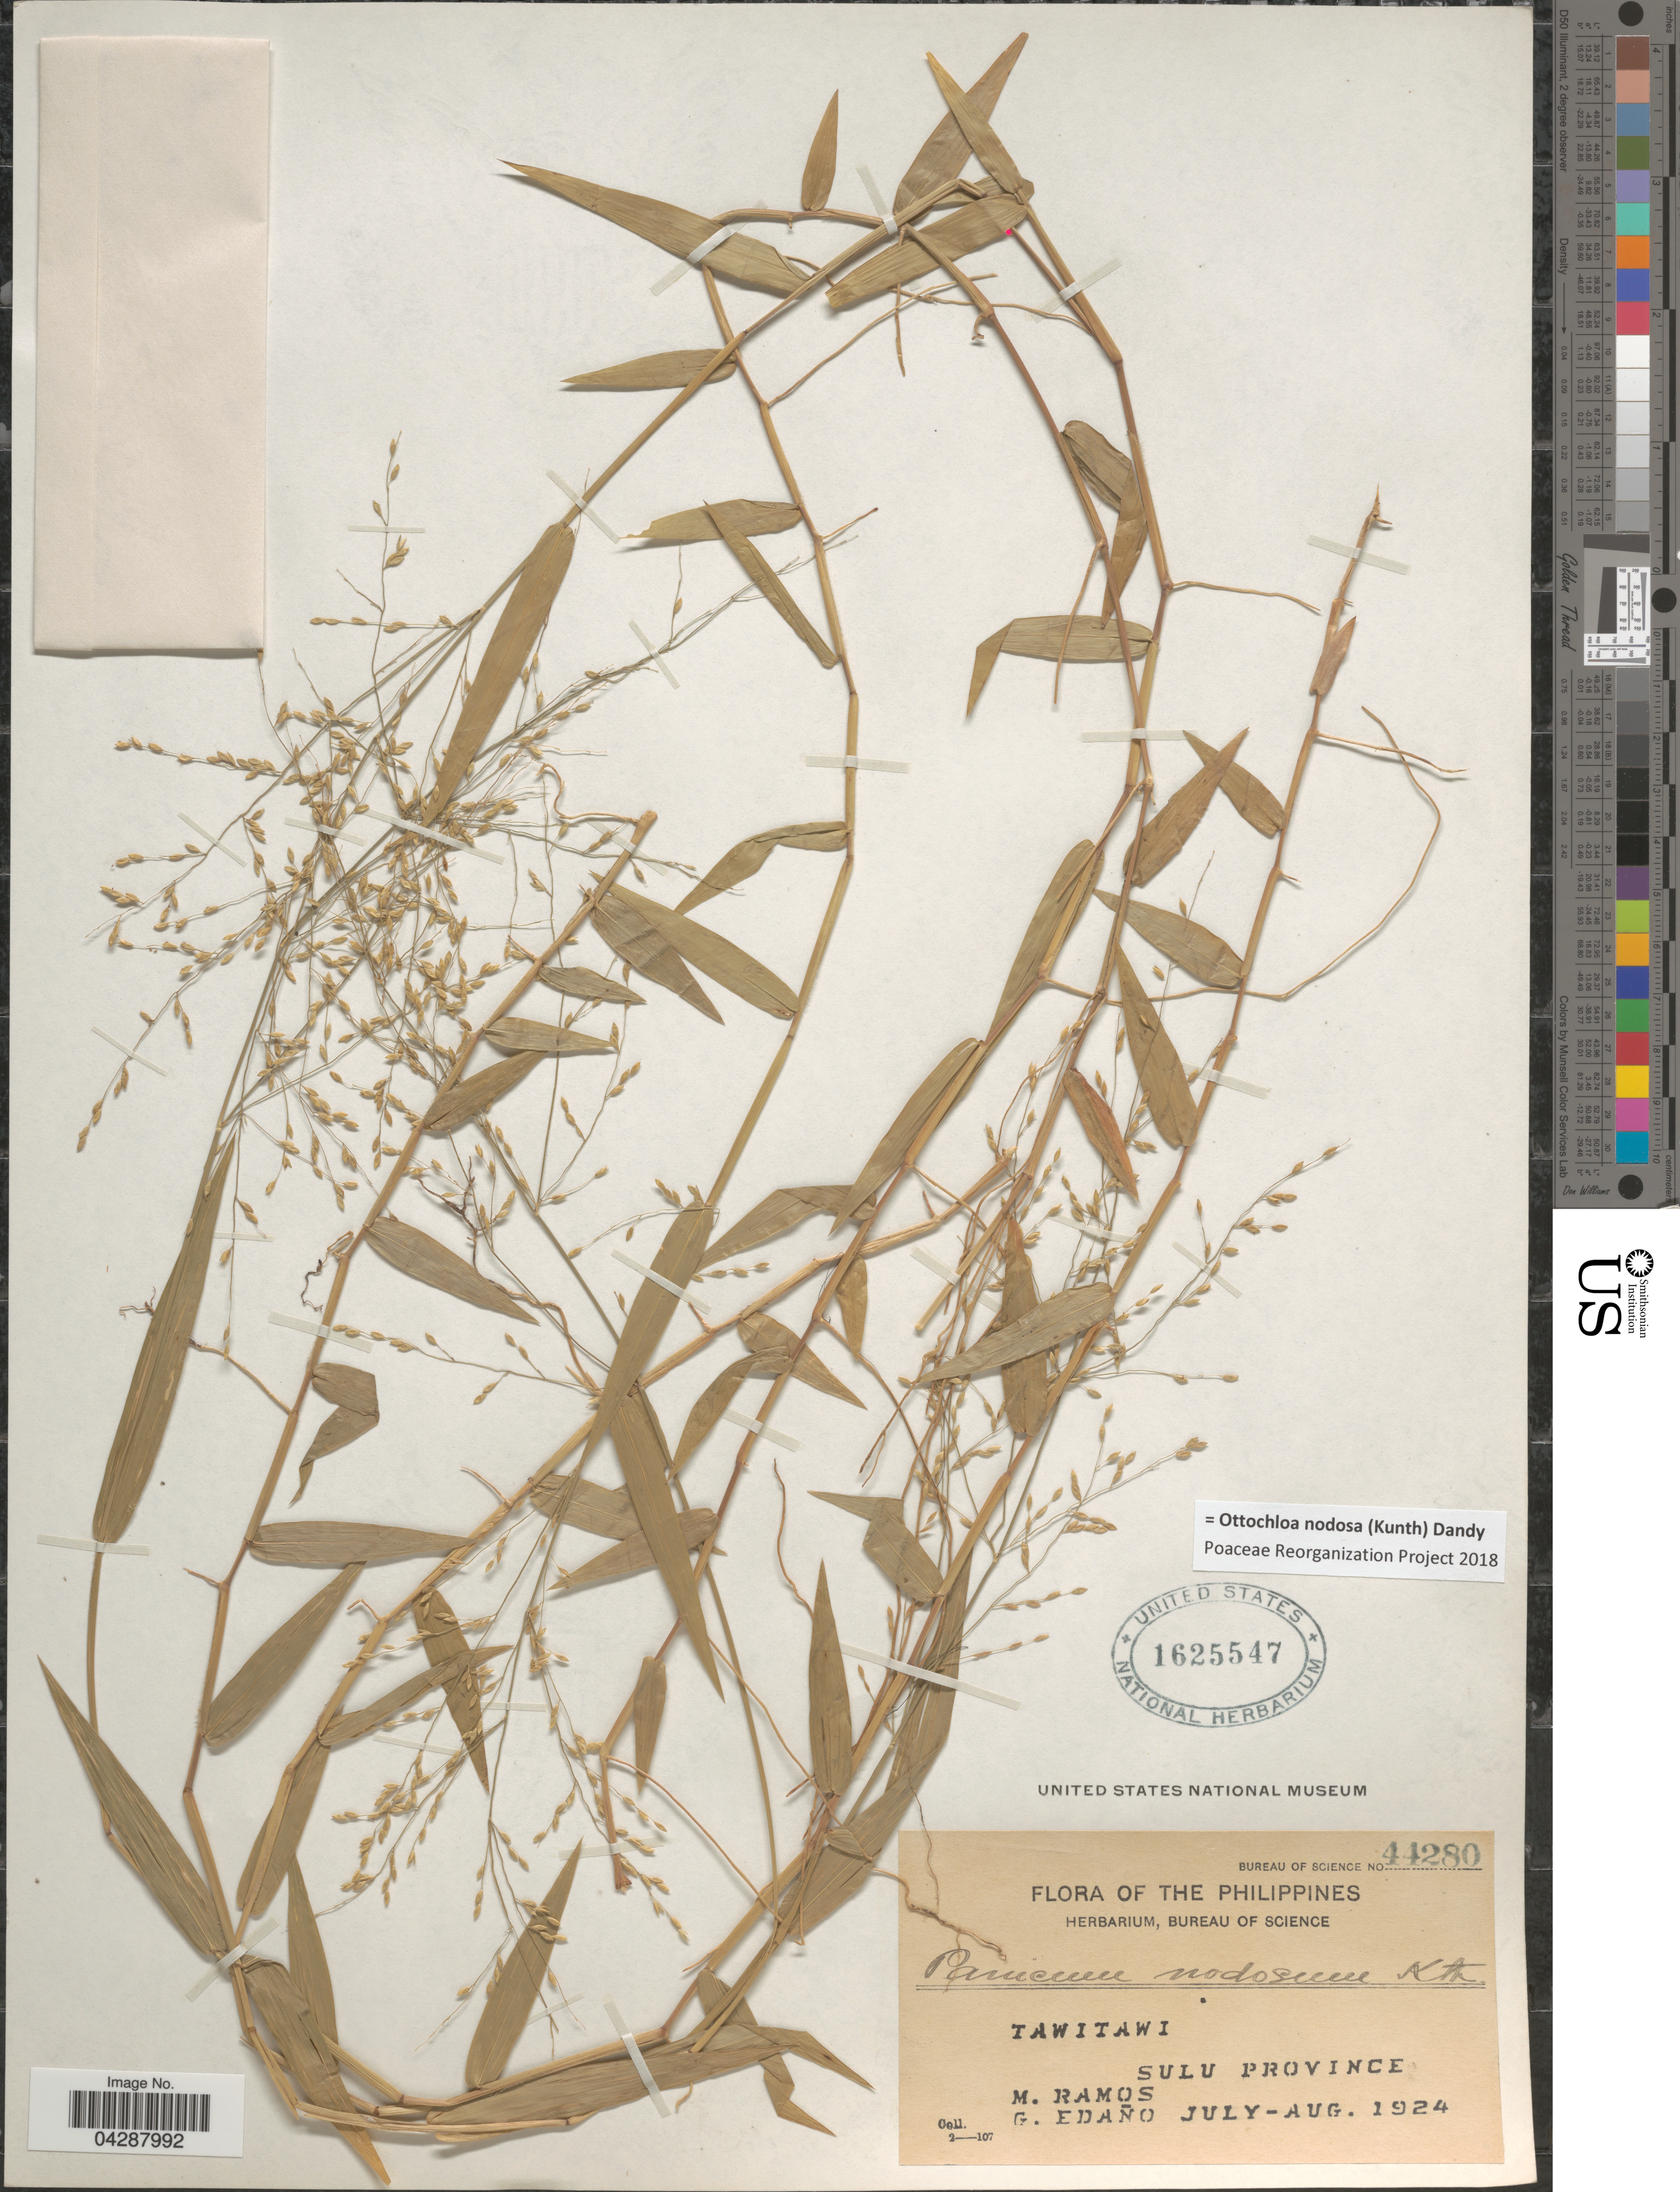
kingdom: Plantae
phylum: Tracheophyta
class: Liliopsida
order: Poales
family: Poaceae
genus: Ottochloa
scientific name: Ottochloa nodosa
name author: (Kunth) Dandy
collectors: M. Ramos & G. Edaño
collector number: Bureau of Science 44280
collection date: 1924-07/1924-08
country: Philippines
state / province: Muslim Mindanao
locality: Tawitawi. Sulu Province.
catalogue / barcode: US 1625547